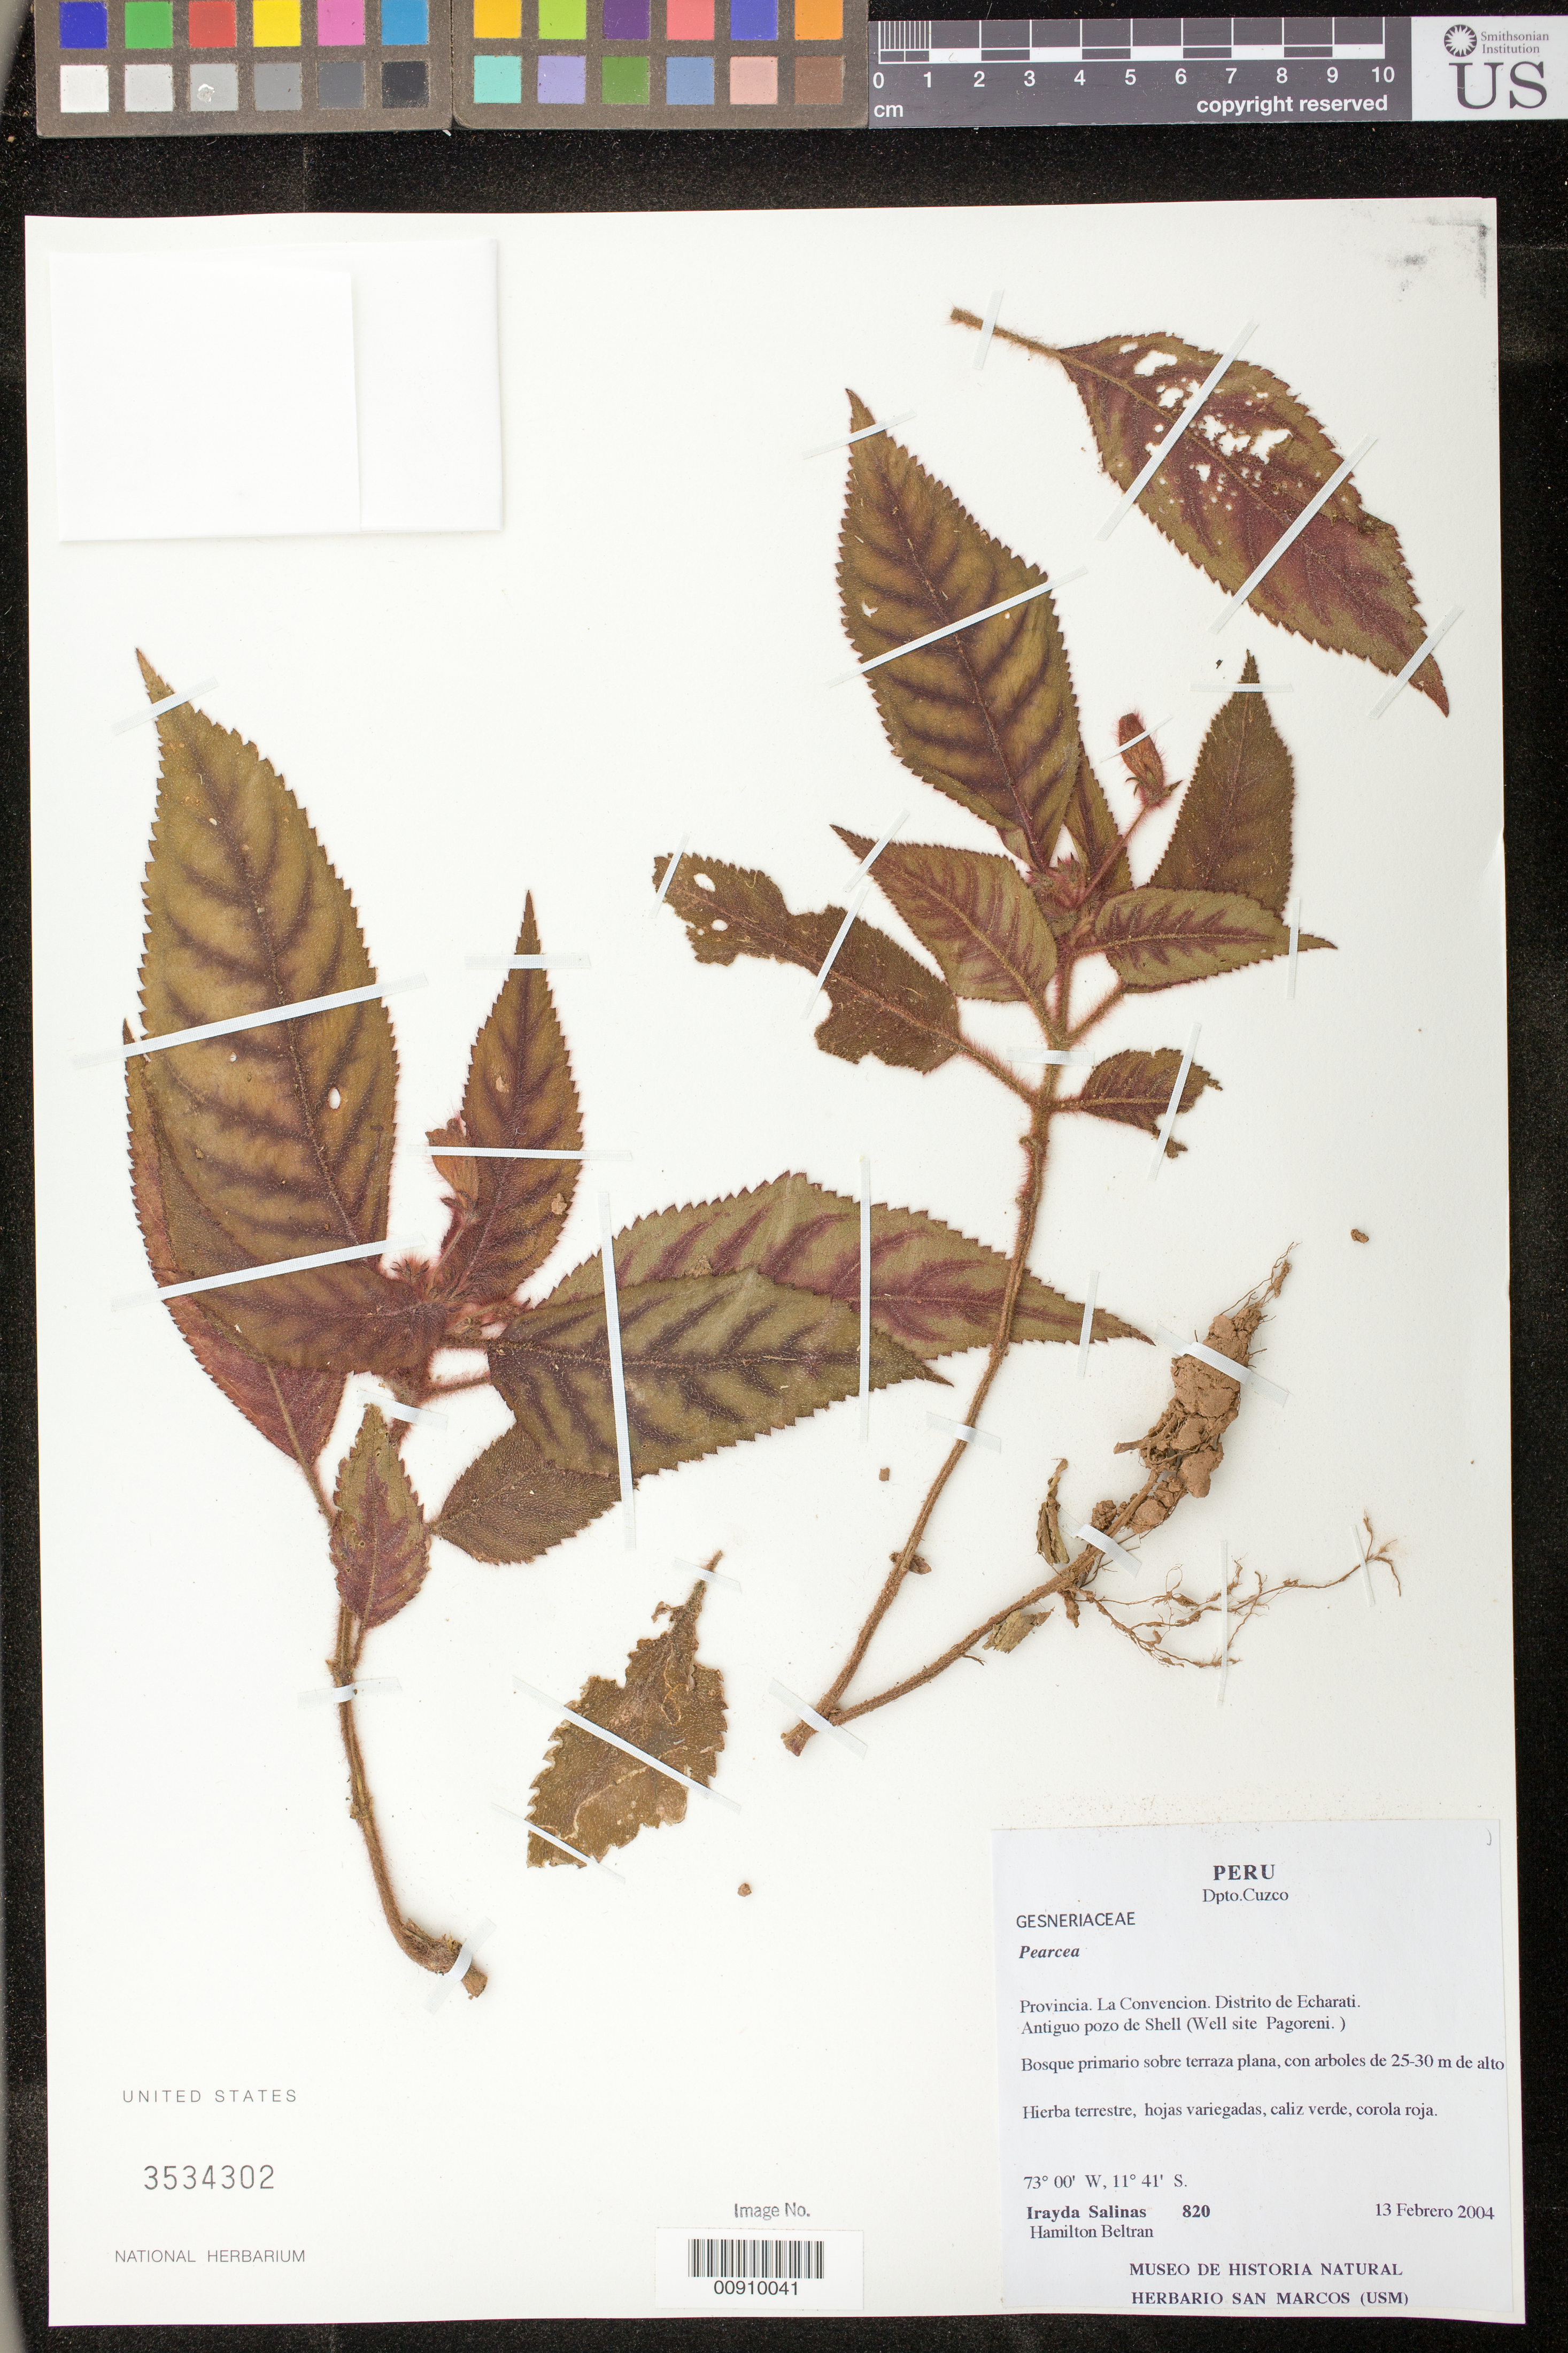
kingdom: Plantae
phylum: Tracheophyta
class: Magnoliopsida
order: Lamiales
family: Gesneriaceae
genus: Pearcea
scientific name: Pearcea sp.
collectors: I. Salinas & H. Beltran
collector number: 820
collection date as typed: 13 Feb 2004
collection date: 2004-02-13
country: Peru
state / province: Cusco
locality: Prov. La Convencion, Distrito de Echarati. Antiguo pozo de Shell (Well site Pagoreni)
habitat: Bosque primario sobre terraza plana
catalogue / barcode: US 3534302